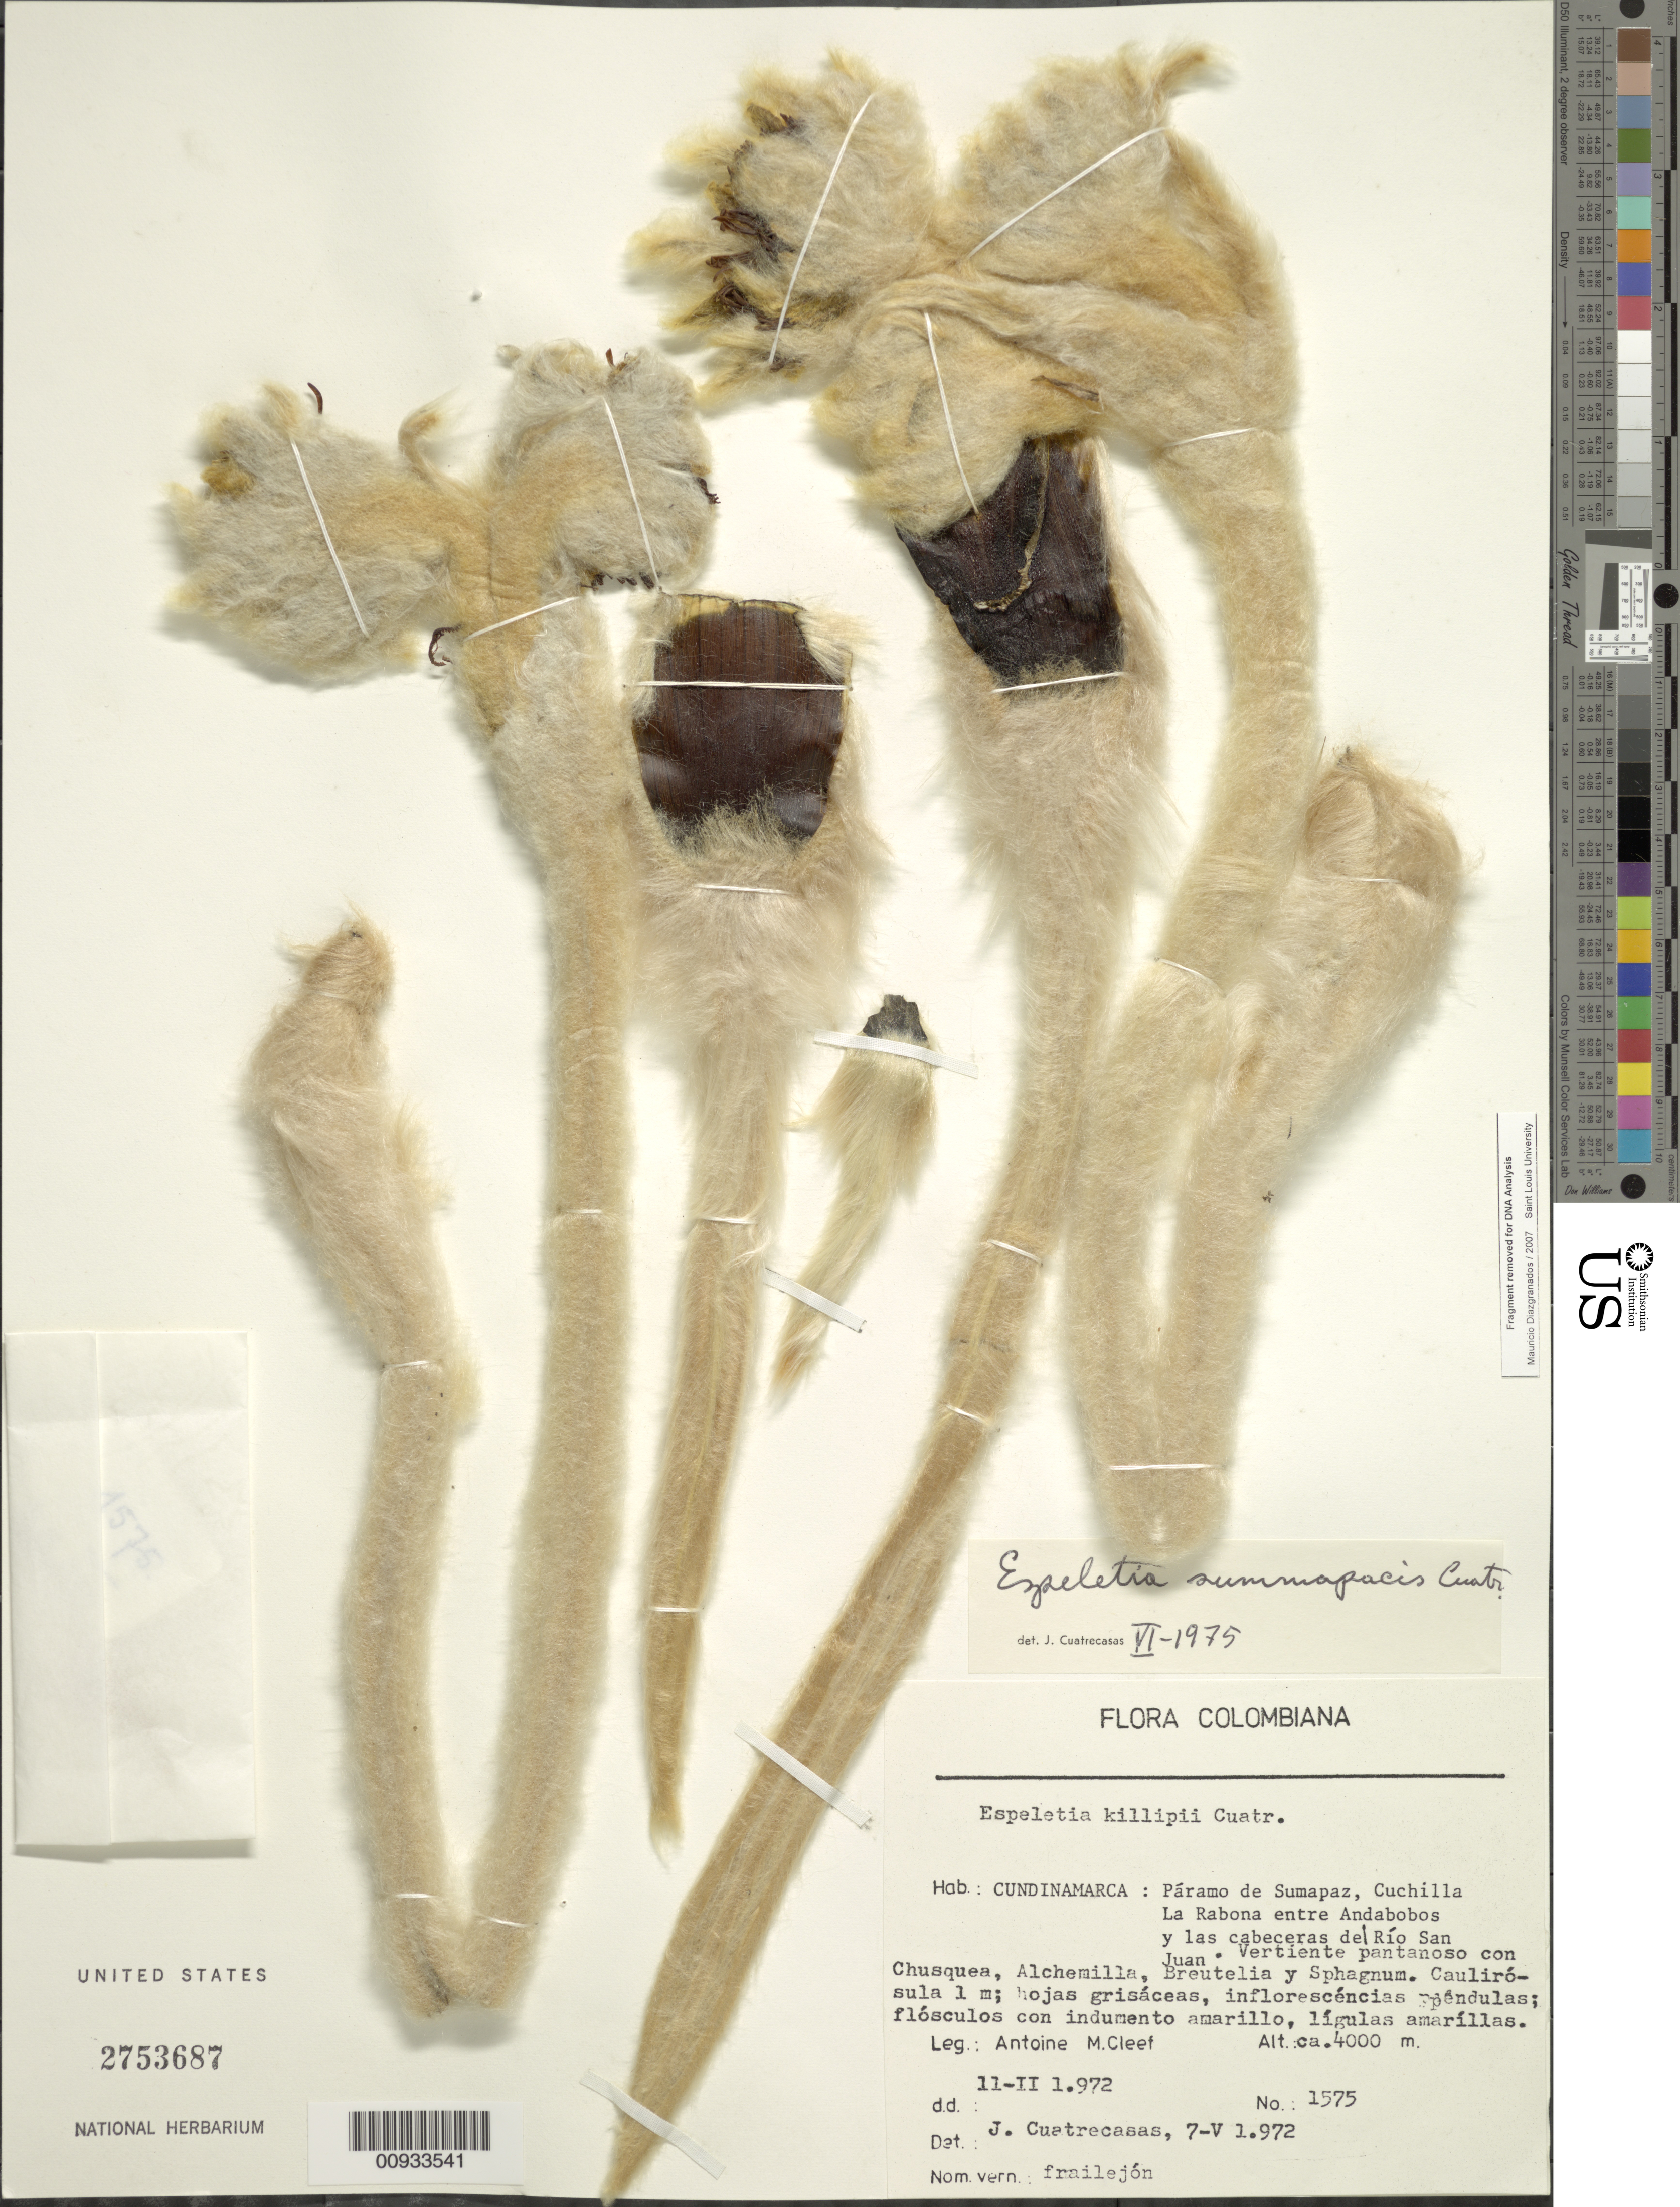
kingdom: Plantae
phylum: Tracheophyta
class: Magnoliopsida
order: Asterales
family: Asteraceae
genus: Espeletia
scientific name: Espeletia summapacis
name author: Cuatrec.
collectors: A. M. Cleef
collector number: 1575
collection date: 1972-02-11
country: Colombia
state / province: Cundinamarca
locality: Paramo de Sumapaz, Cuchilla La Rabona entre Andabobos y las cabeceras del Rio San Juan, vertiente pantanoso con Chsuque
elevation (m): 4000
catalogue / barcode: US 2753687